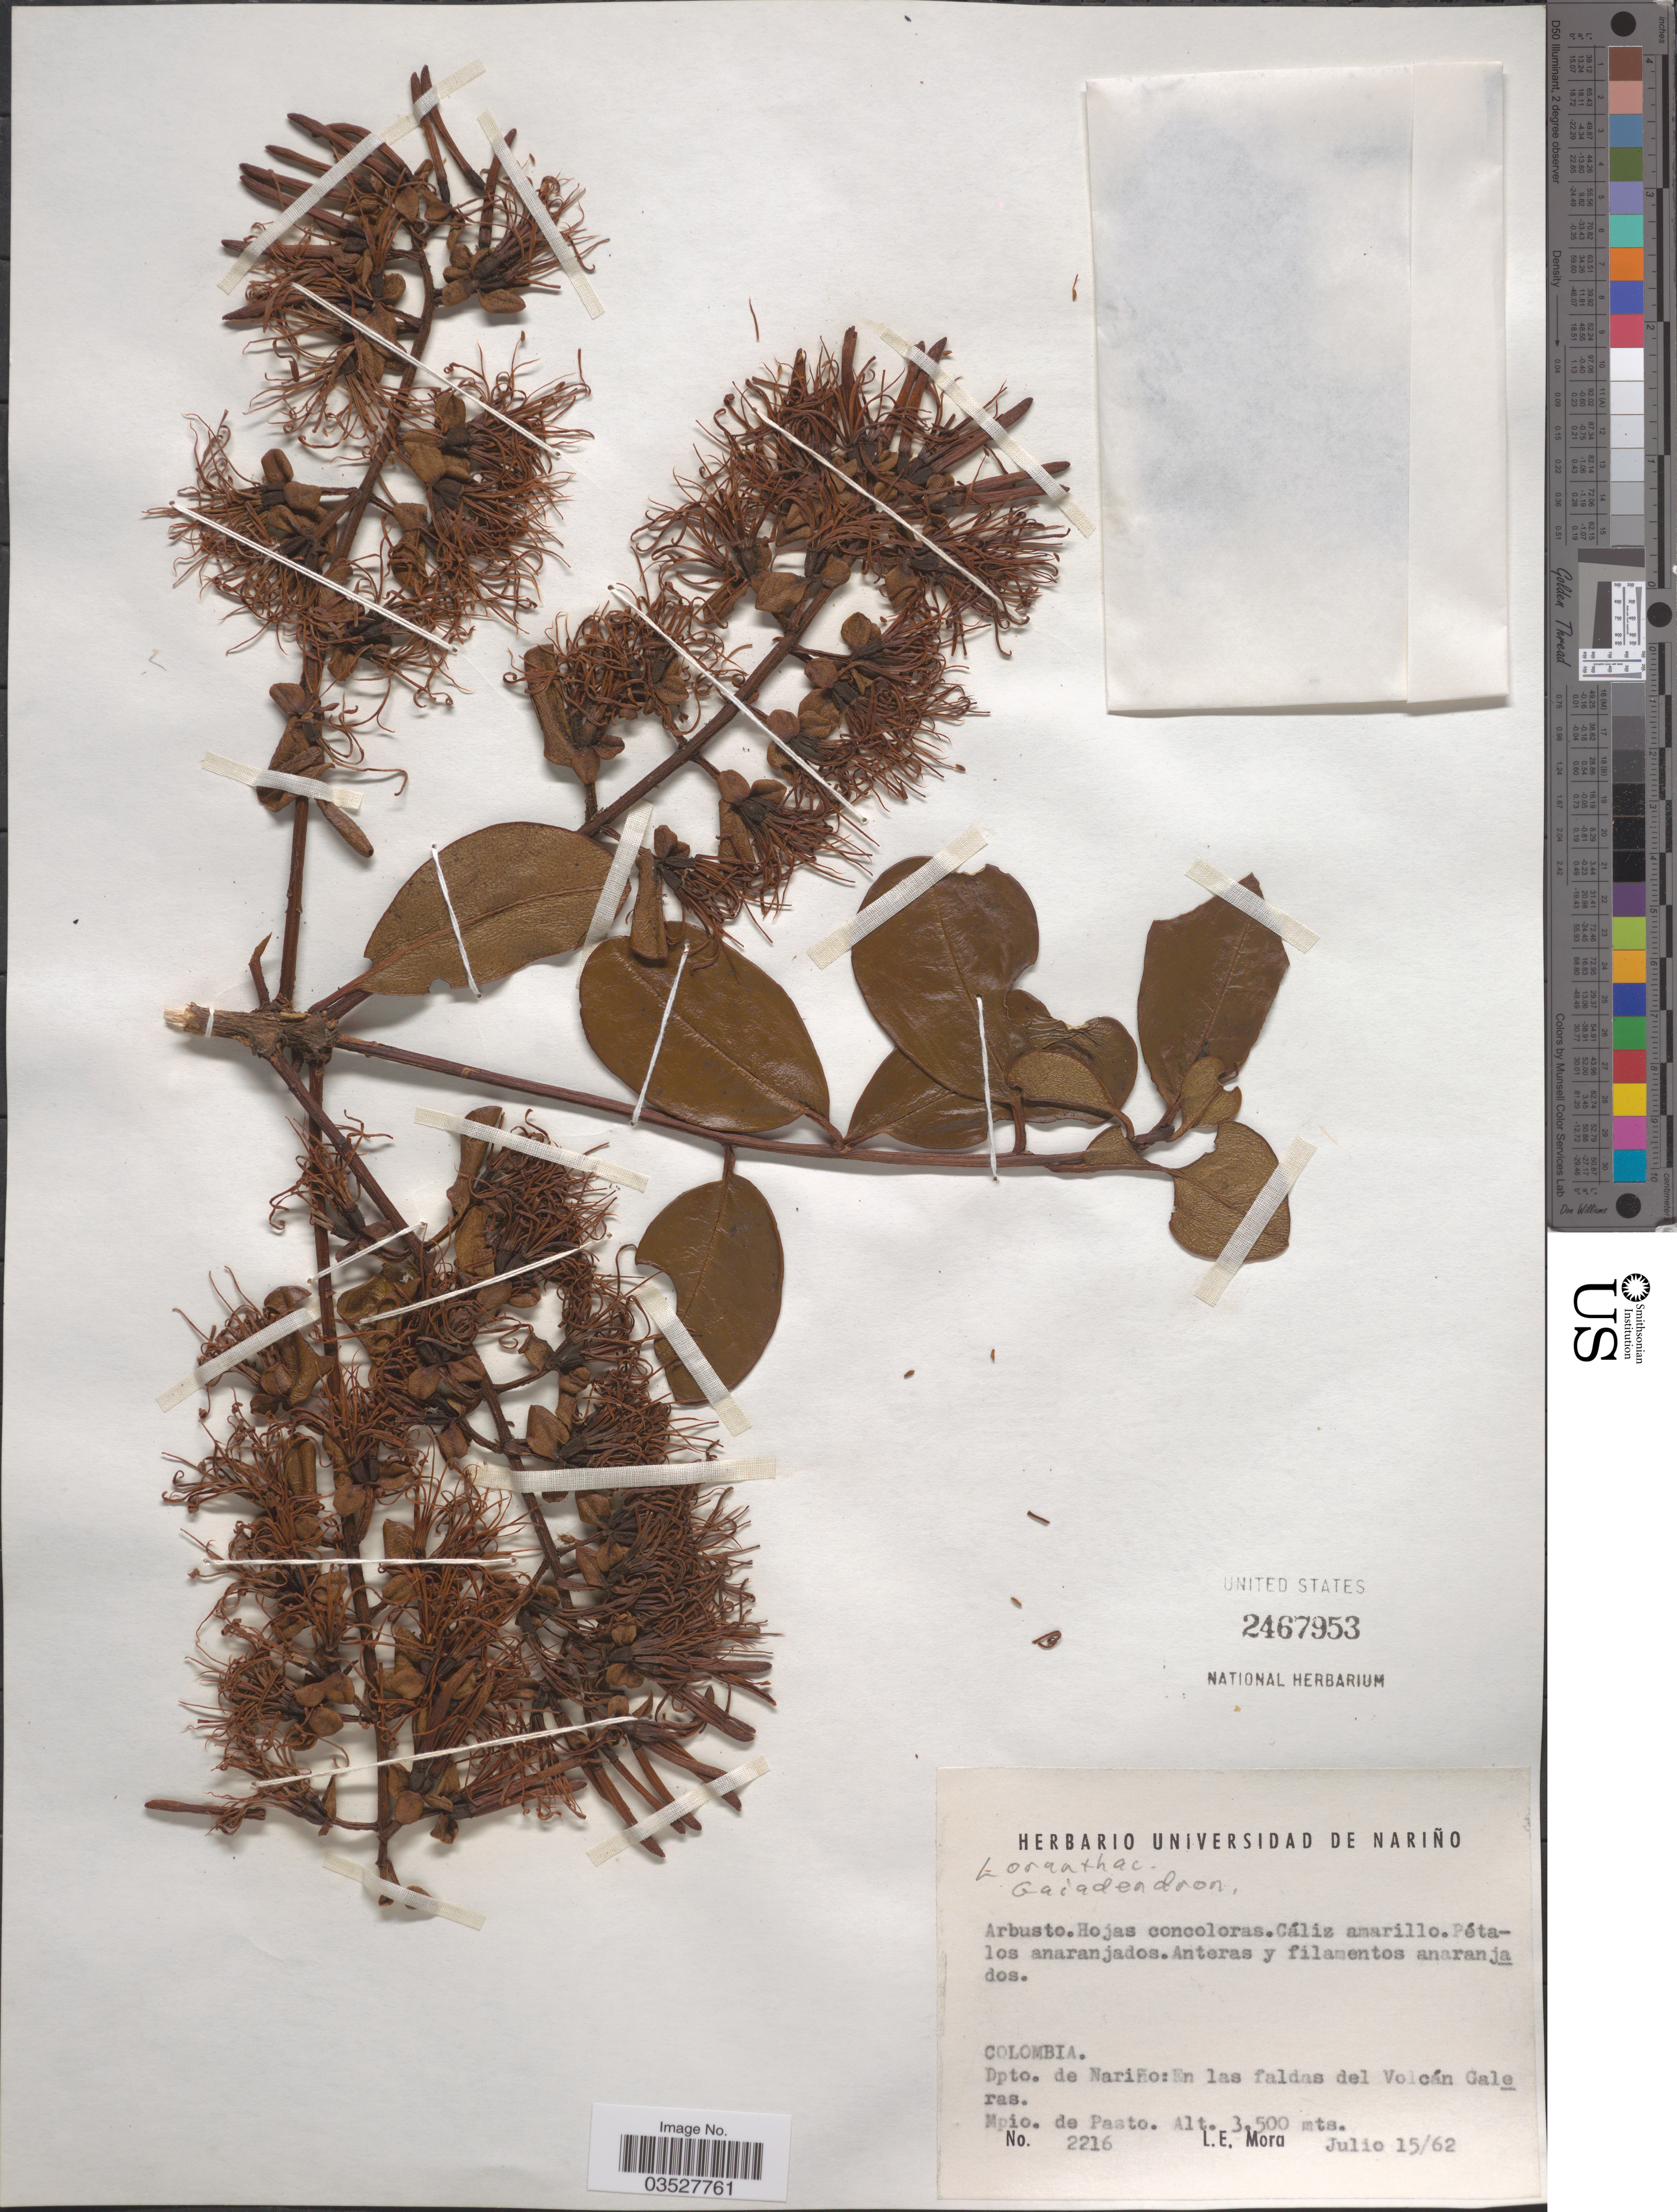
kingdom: Plantae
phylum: Tracheophyta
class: Magnoliopsida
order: Santalales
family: Loranthaceae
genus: Gaiadendron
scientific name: Gaiadendron sp.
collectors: L. Mora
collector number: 2216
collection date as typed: Transcribed d/m/y: 15/7/62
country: Colombia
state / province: Nariño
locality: Dpto. de Nariño: En las faldas del Volcán Caleras. Mpio. de Pasto.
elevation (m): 3500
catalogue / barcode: US 2467953